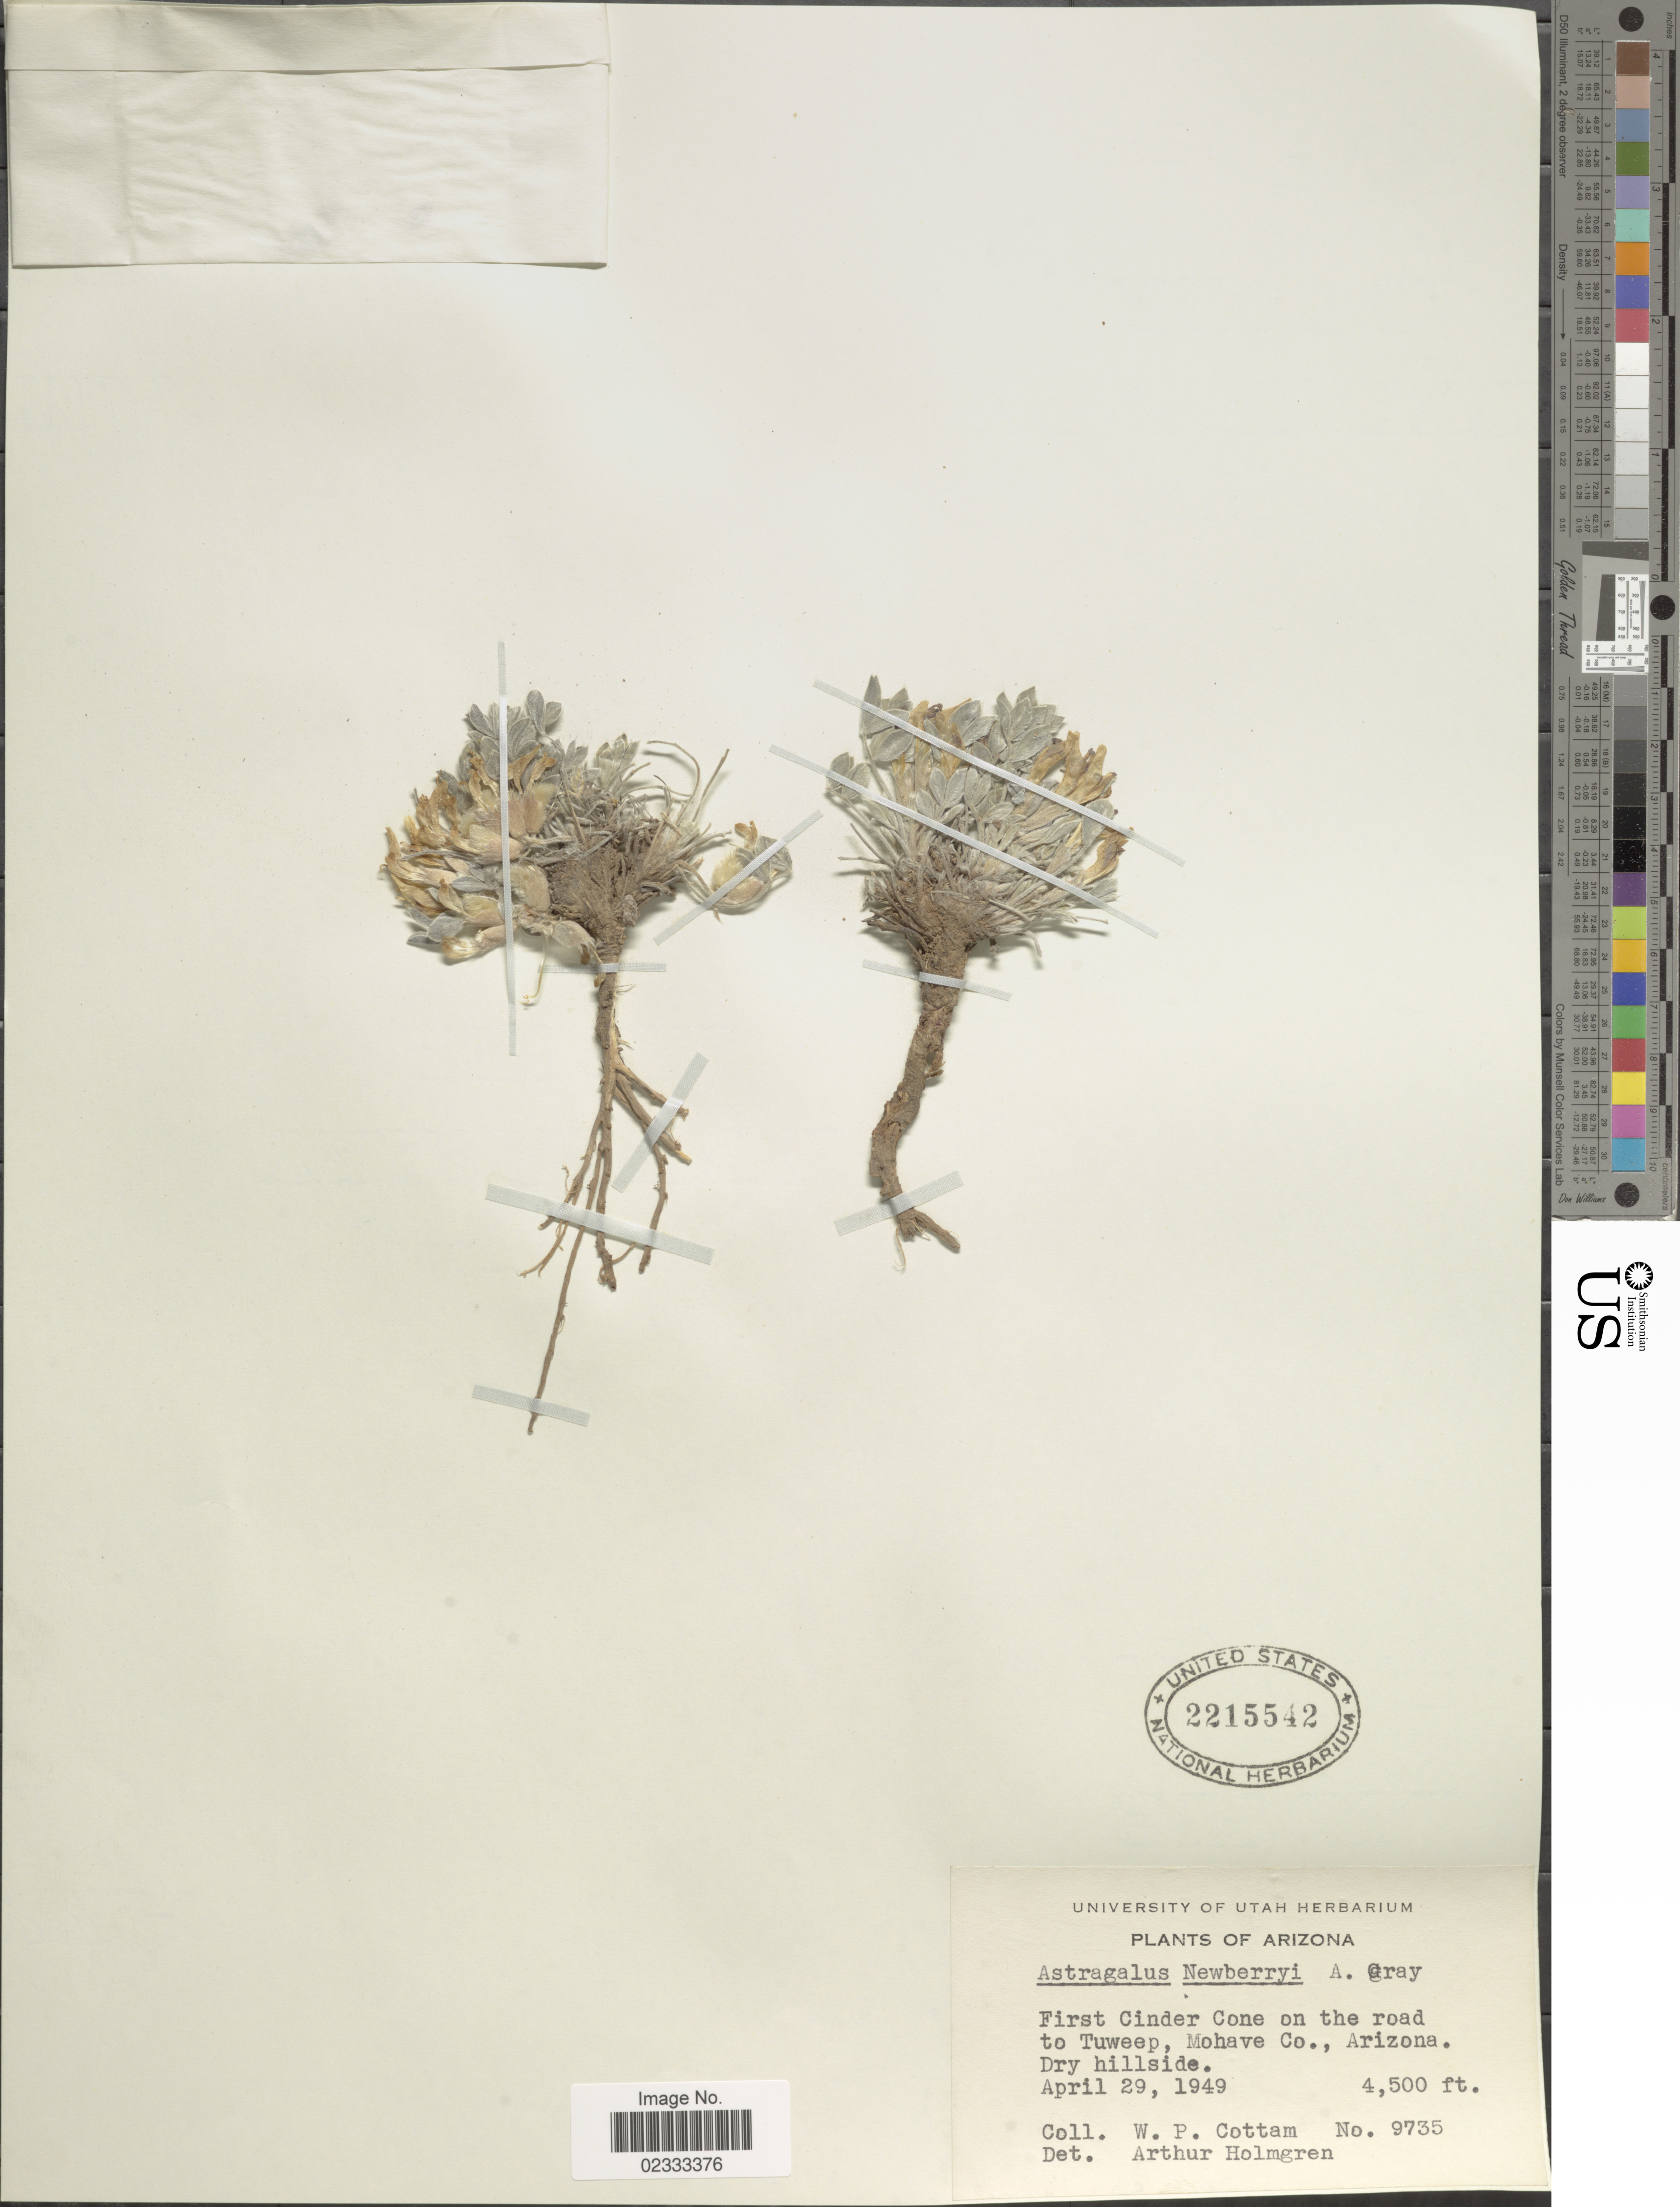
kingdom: Plantae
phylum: Tracheophyta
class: Magnoliopsida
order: Fabales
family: Fabaceae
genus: Astragalus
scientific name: Astragalus newberryi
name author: A. Gray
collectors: W. Cottam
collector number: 9735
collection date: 1949-04-29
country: United States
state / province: Arizona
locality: First Cinder Cone on the road to Tuweep, Mohave Co., dry hillside.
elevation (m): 1372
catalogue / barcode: US 2215542